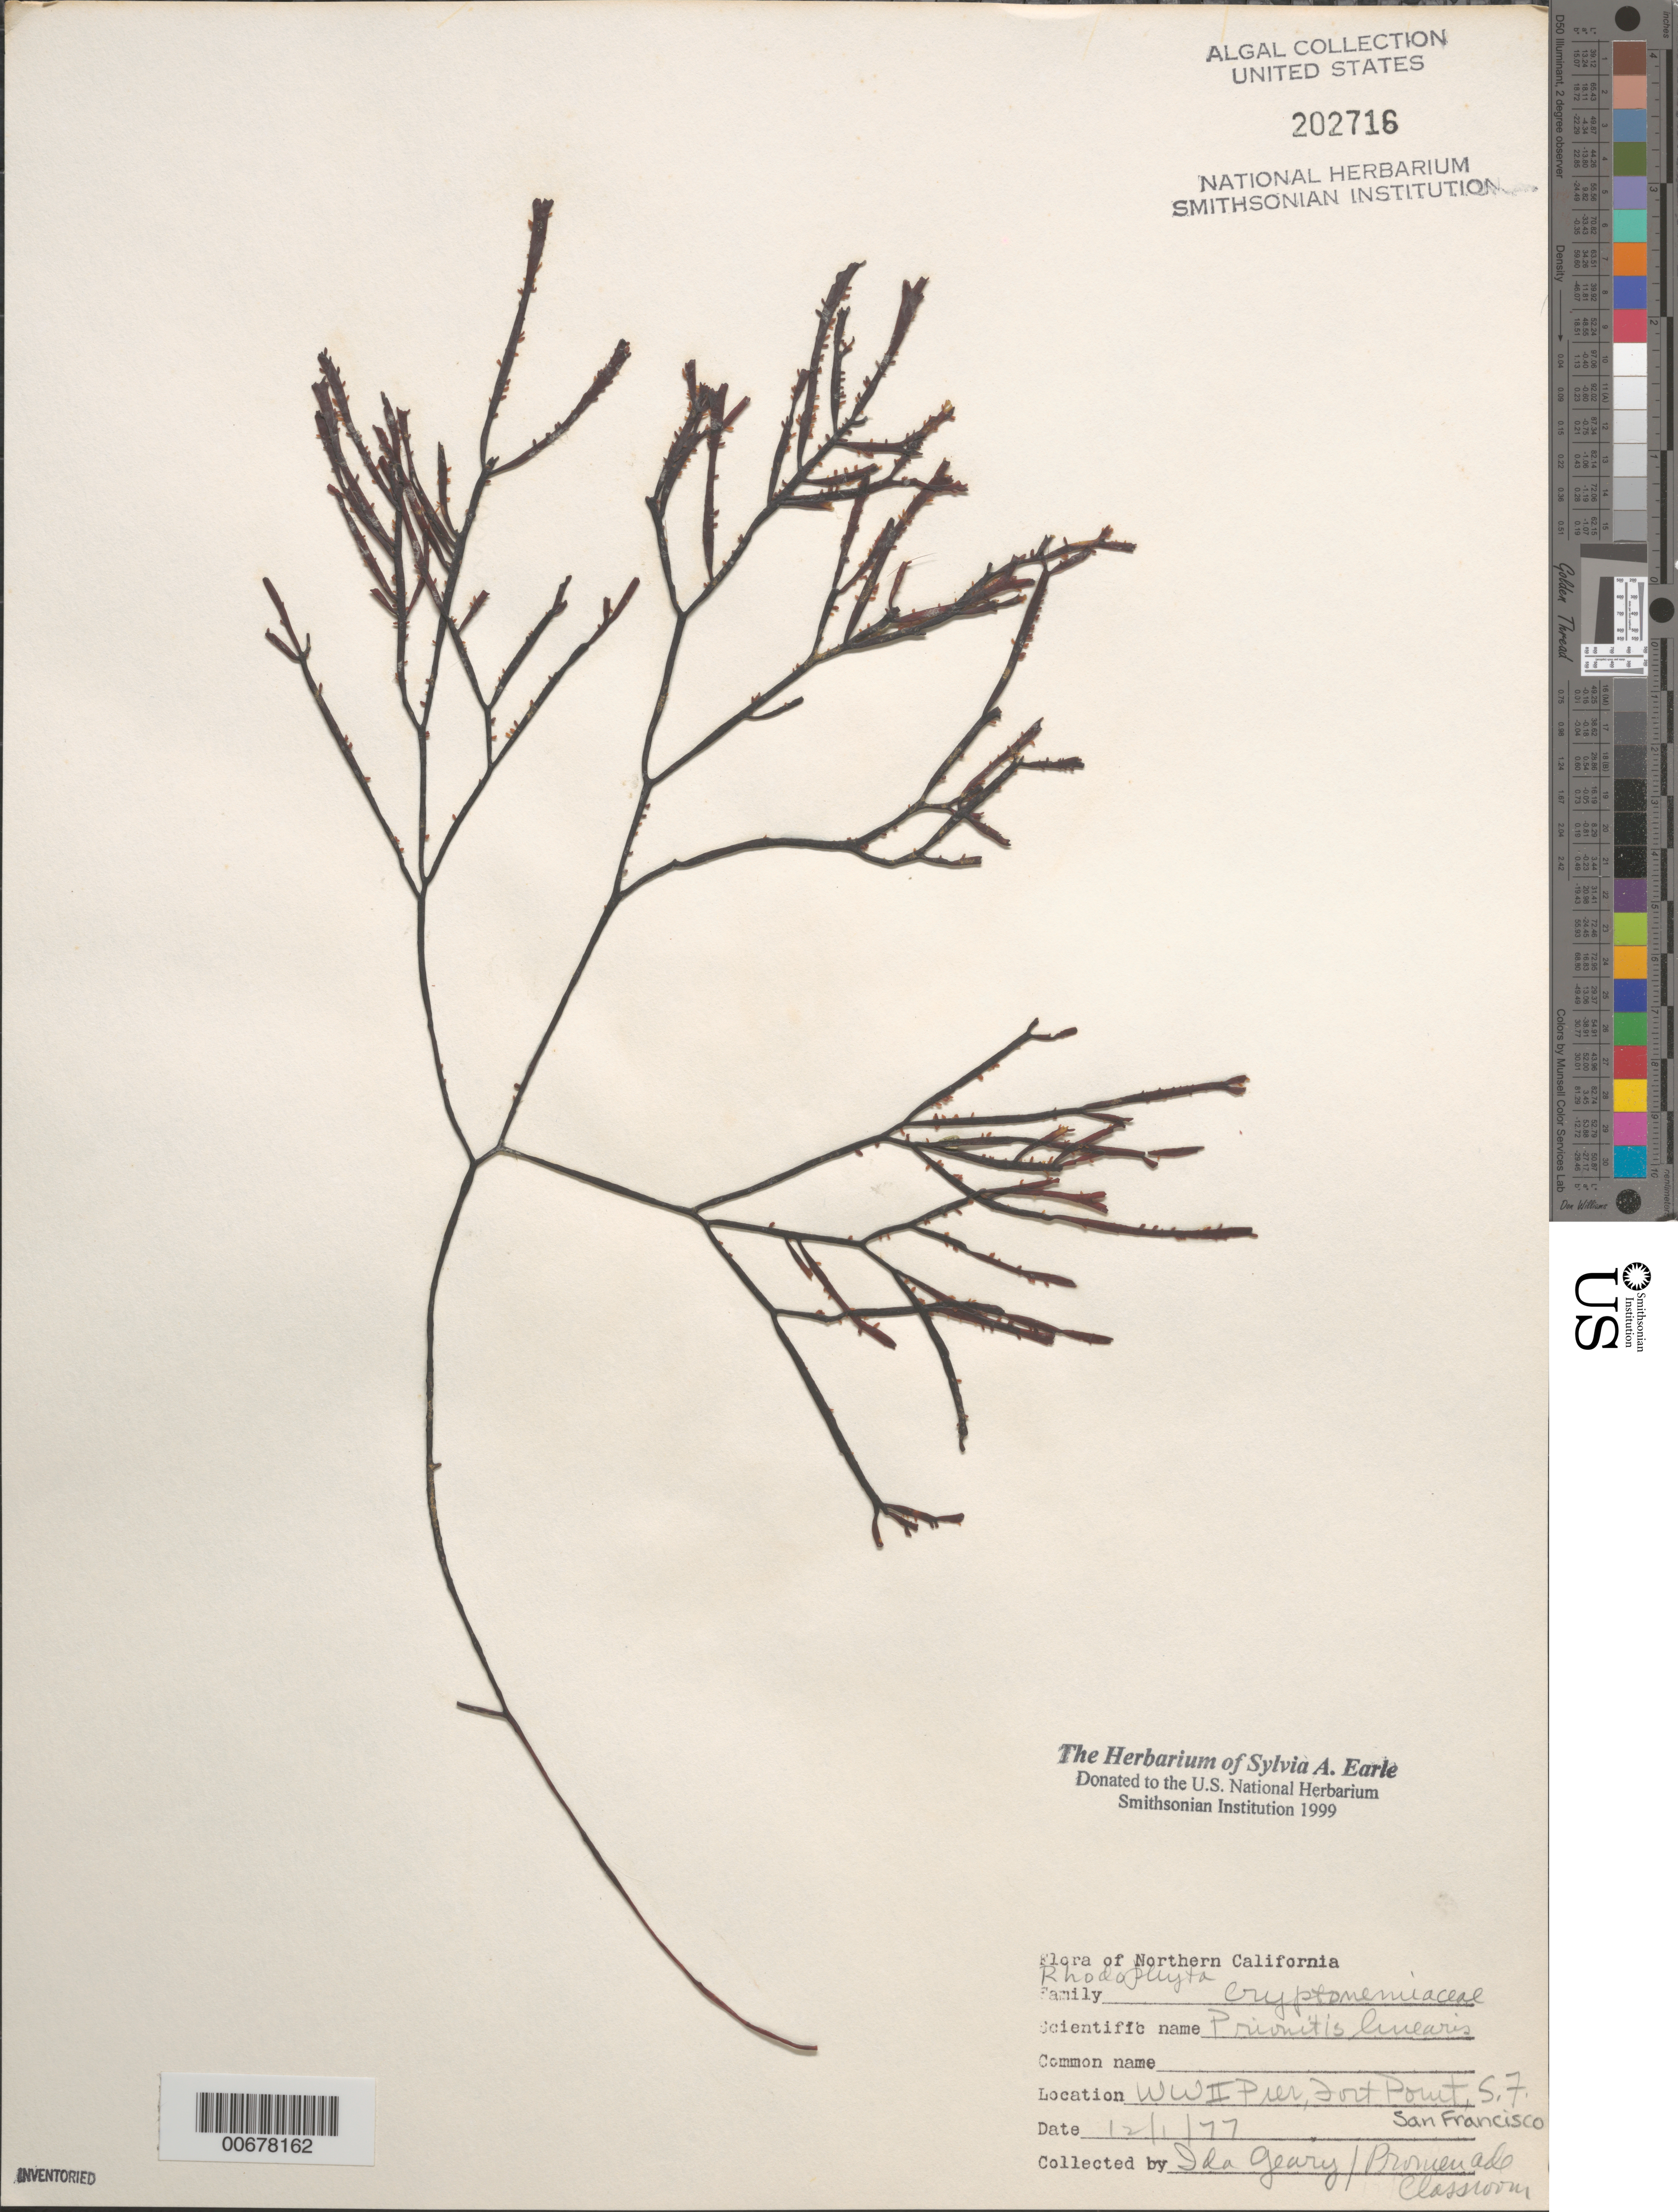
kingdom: Plantae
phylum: Rhodophyta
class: Florideophyceae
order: Cryptonemiales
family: Cryptonemiaceae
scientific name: Prionitis linearis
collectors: I. Geary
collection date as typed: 01 Dec 1977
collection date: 1977-12-01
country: United States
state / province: California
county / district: San Francisco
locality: San Francisco, Fort Point, World War II Pier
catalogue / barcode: US 202716